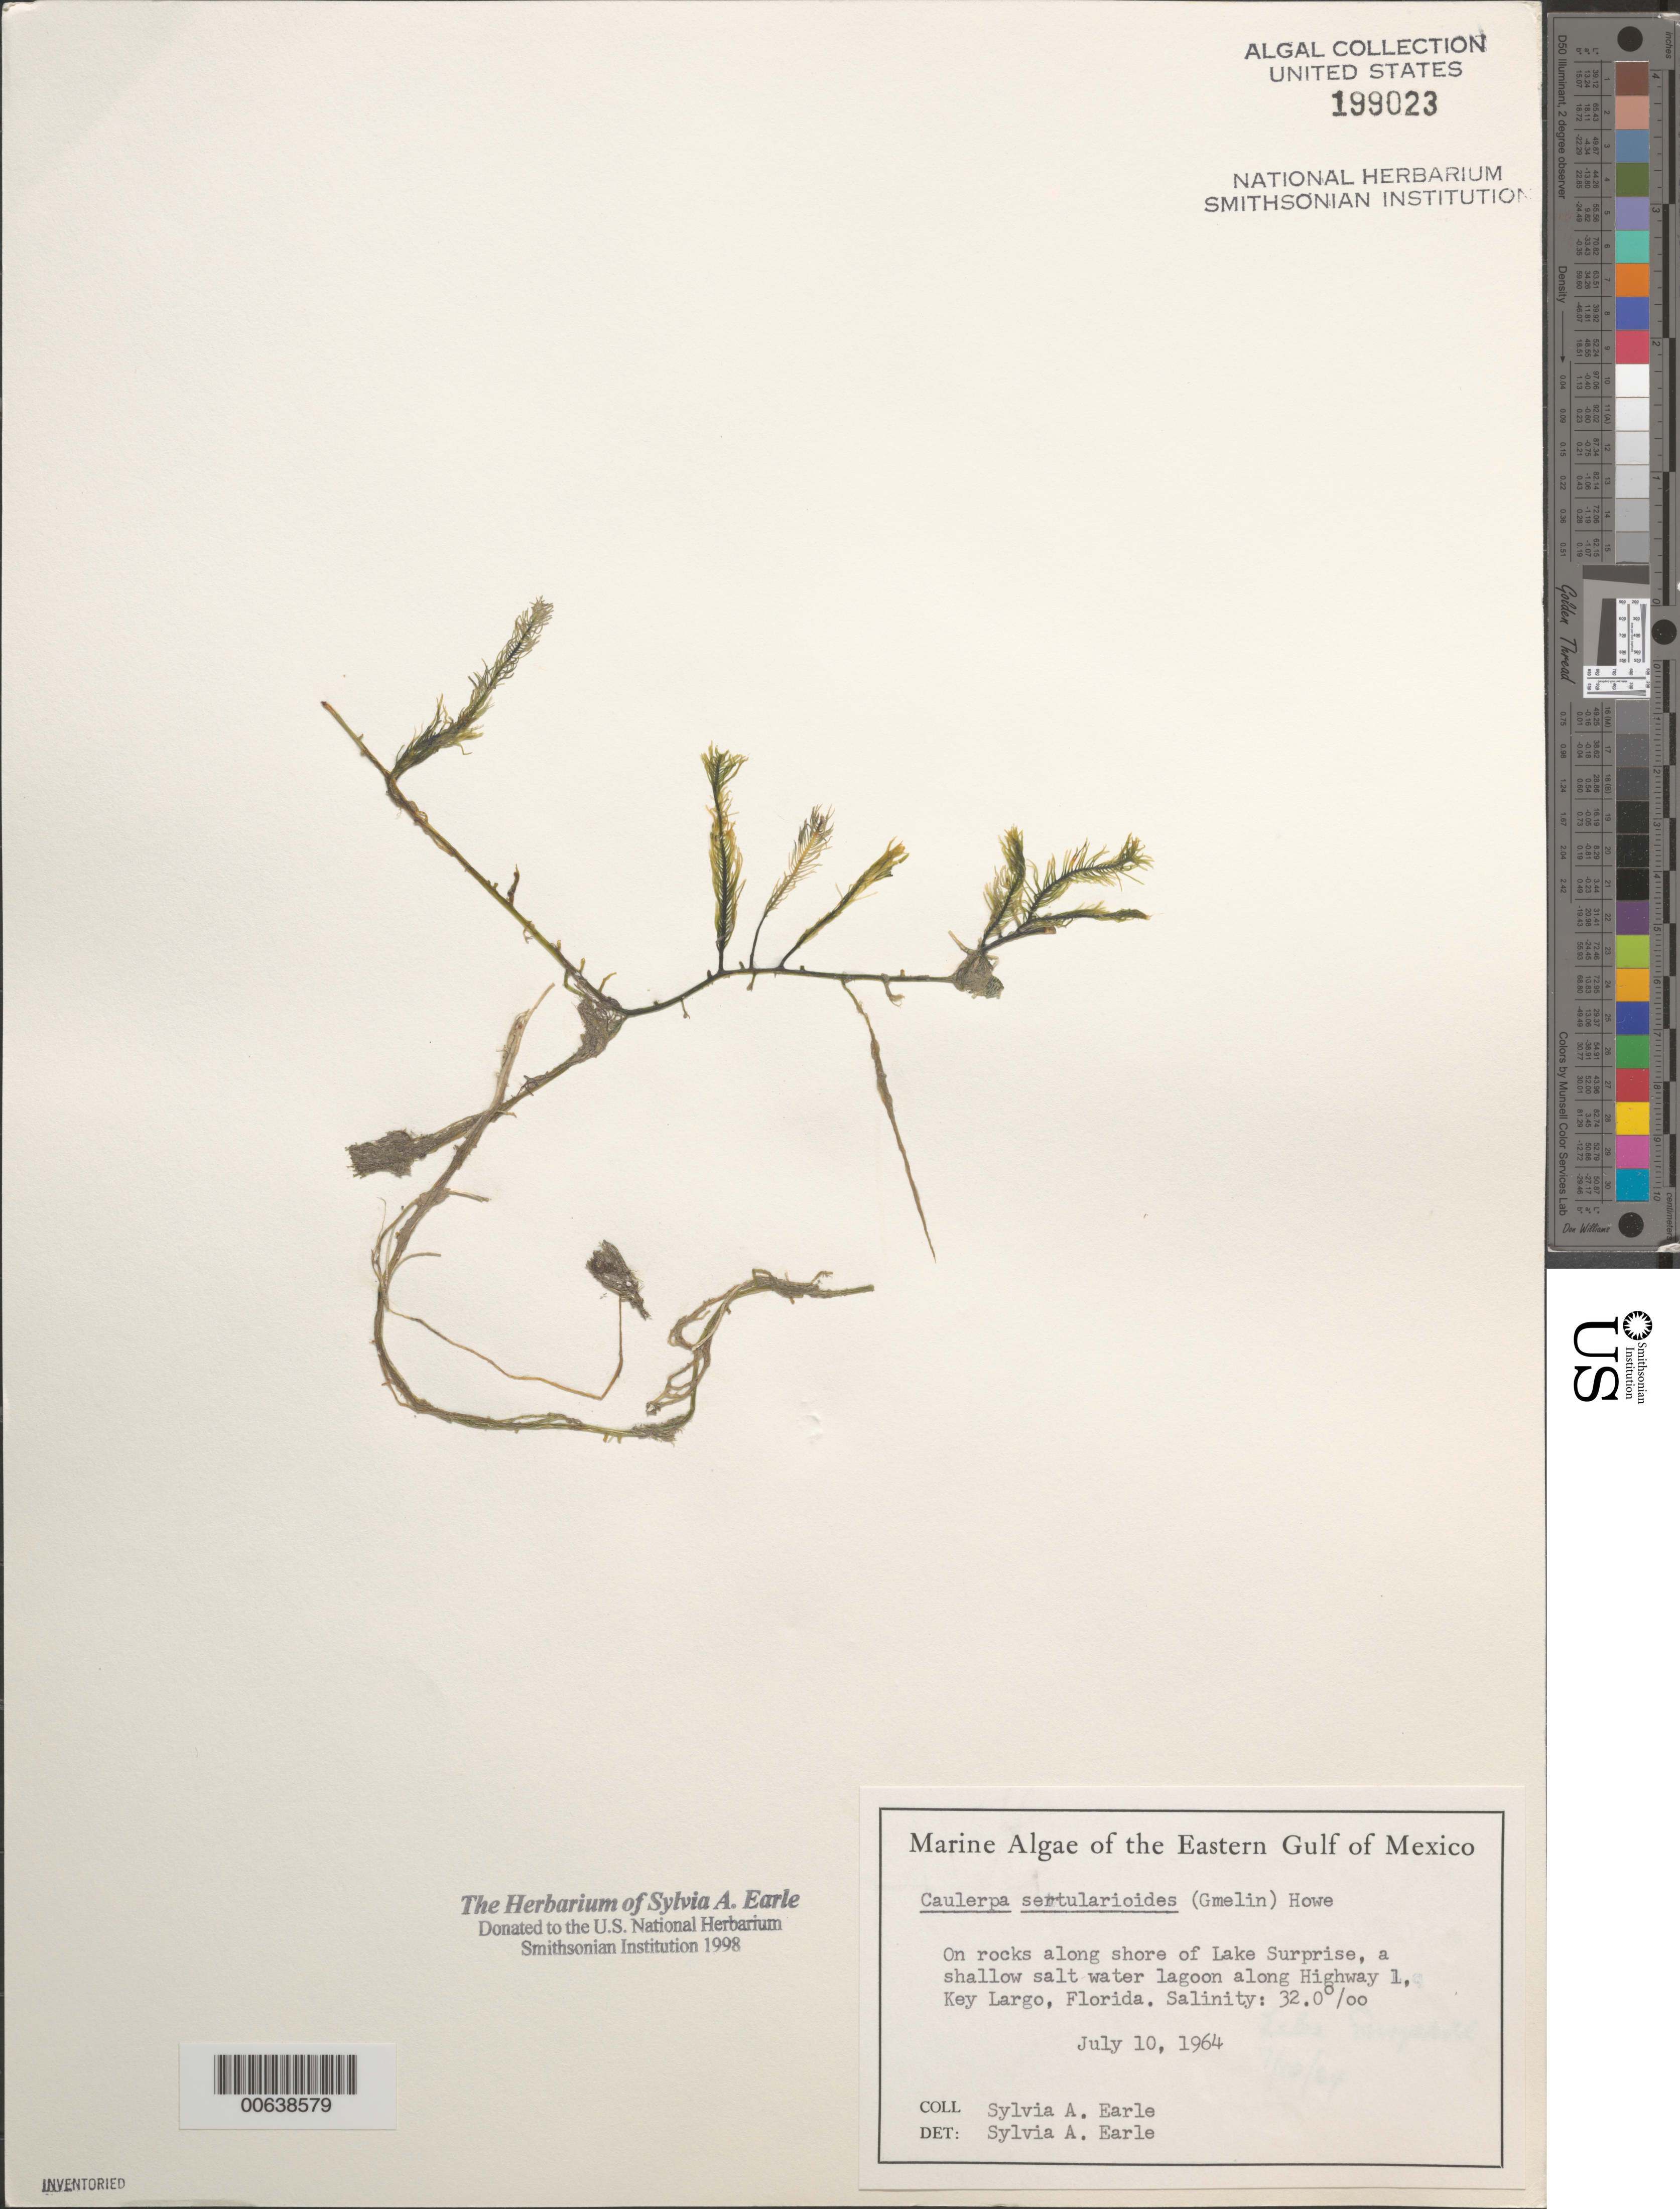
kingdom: Plantae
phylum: Chlorophyta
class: Ulvophyceae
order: Bryopsidales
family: Caulerpaceae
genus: Caulerpa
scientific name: Caulerpa sertularioides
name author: (S.G. Gmel.) M. Howe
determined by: Earle, S. A.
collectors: S. A. Earle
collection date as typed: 10 Jul 1964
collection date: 1964-07-10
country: United States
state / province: Florida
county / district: Monroe County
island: Key Largo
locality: Lake Surprise, US Route 1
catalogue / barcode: US 199023